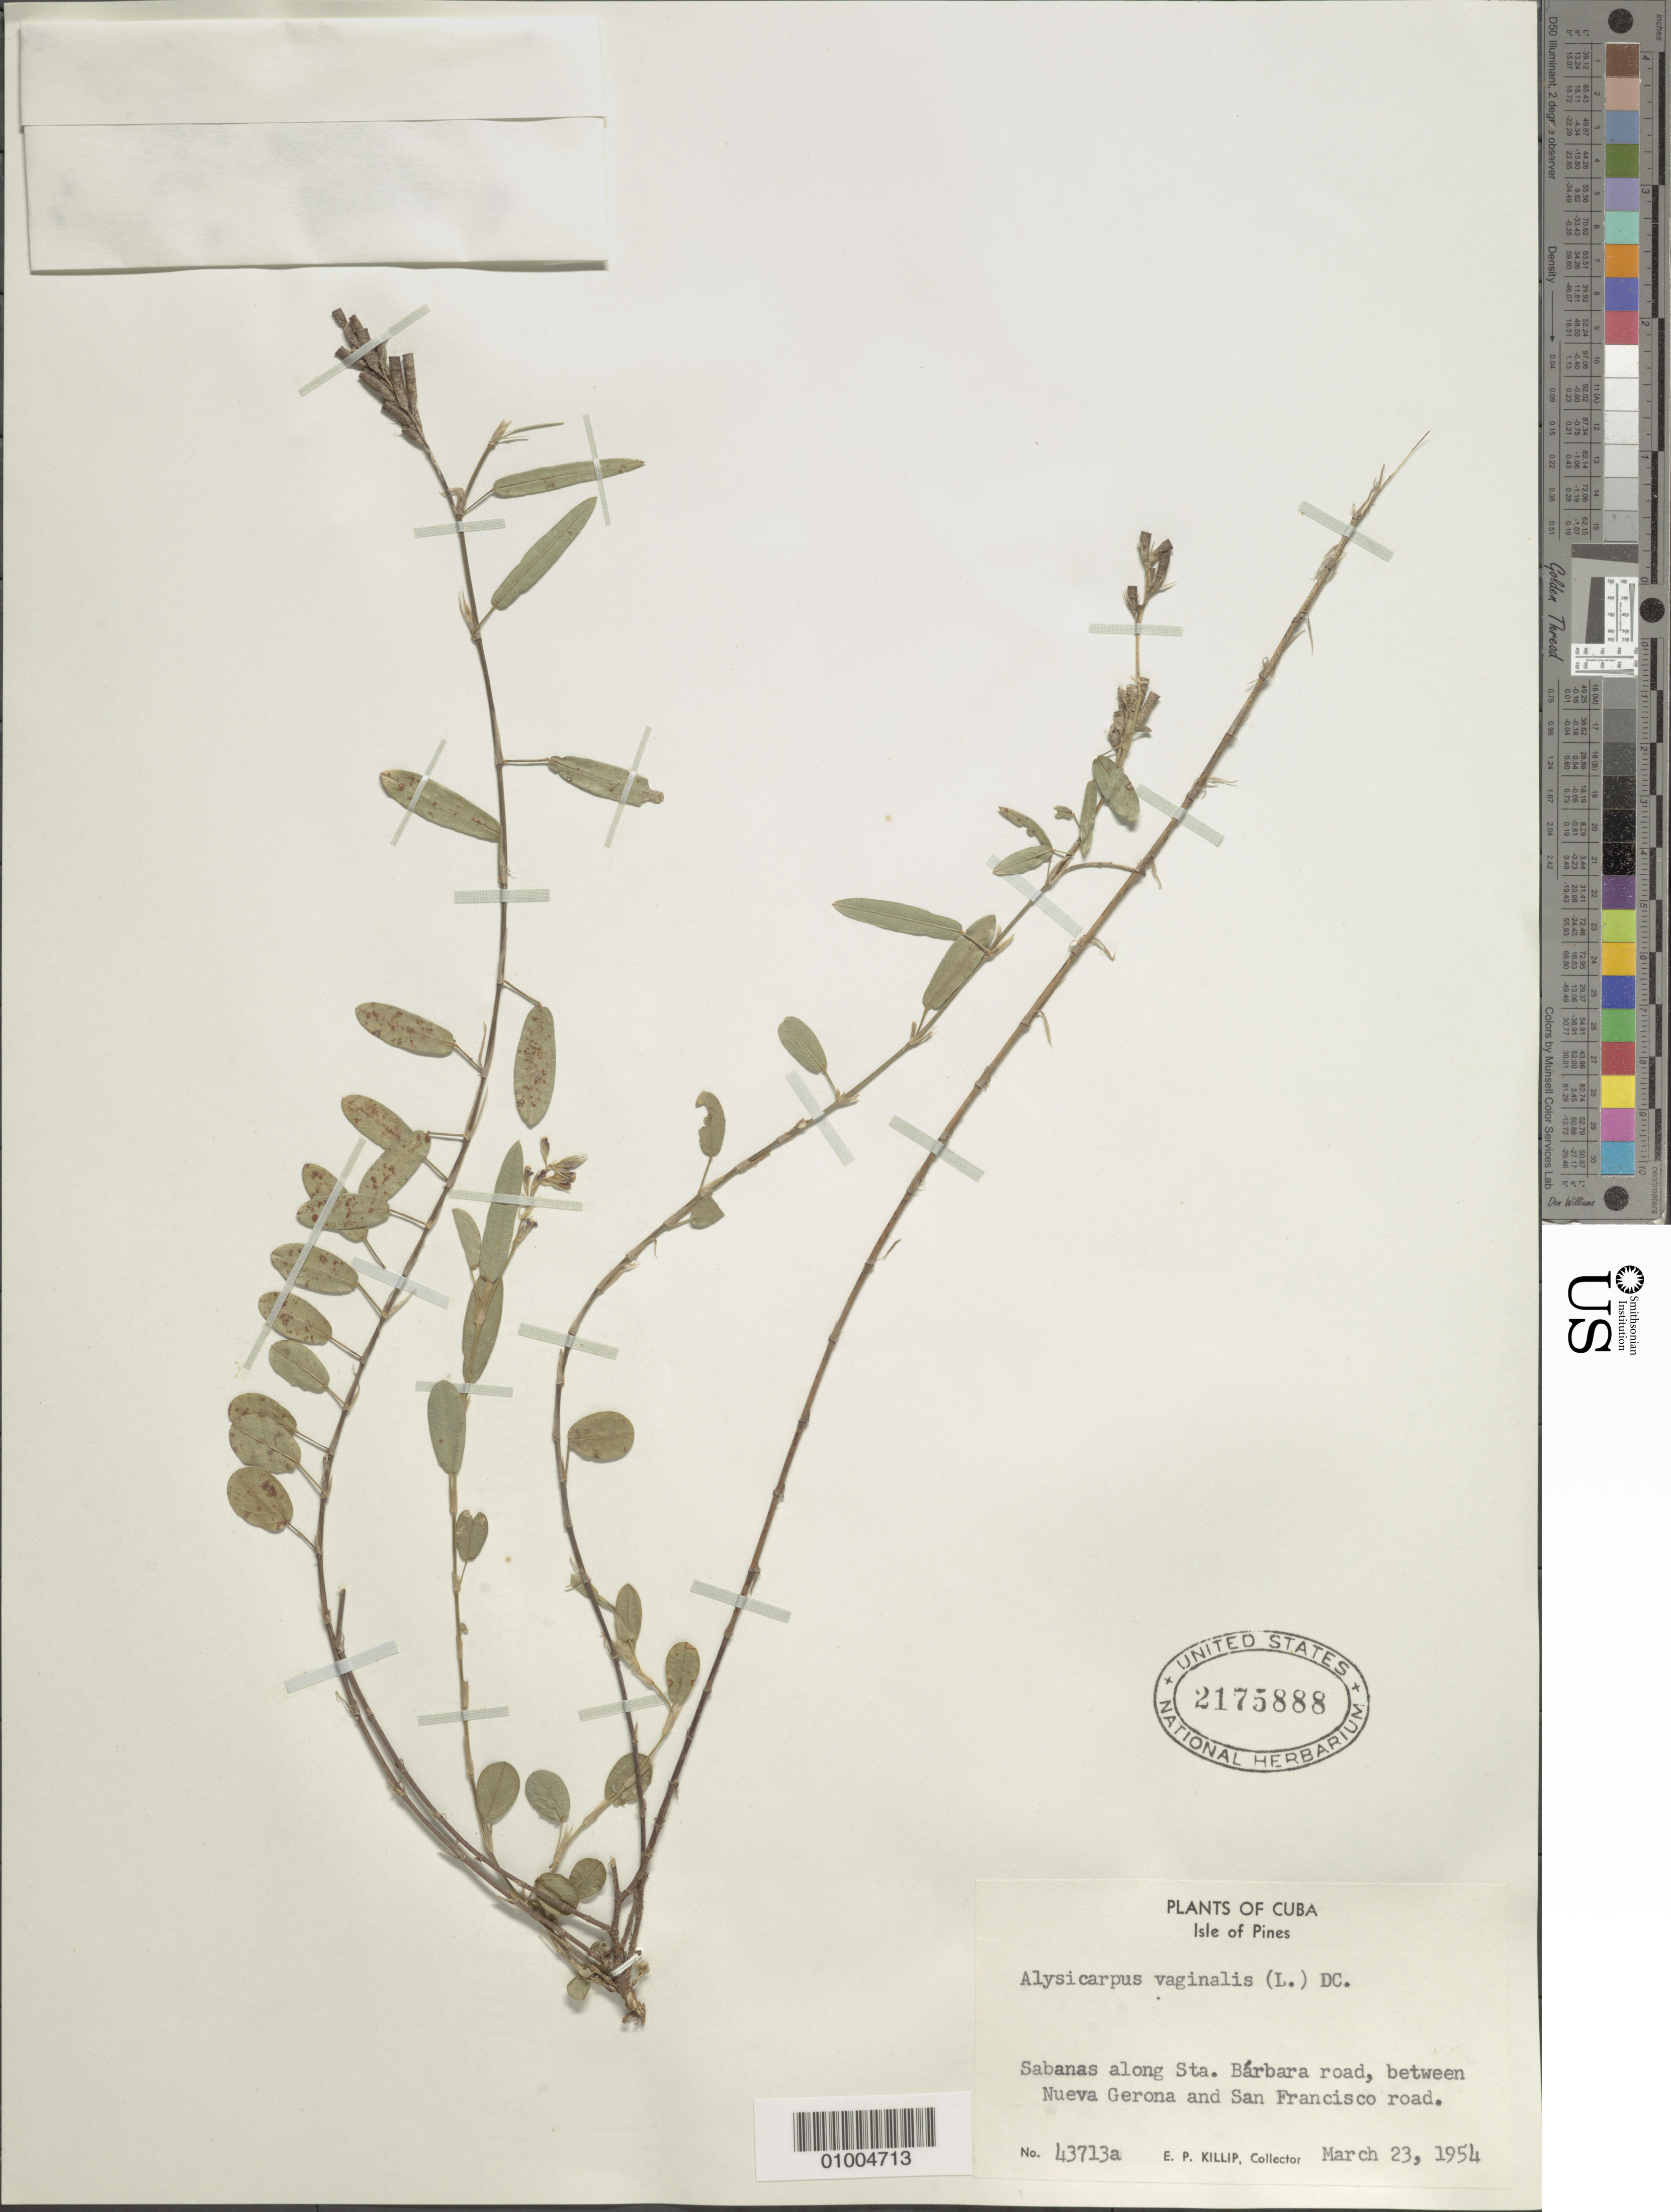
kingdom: Plantae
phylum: Tracheophyta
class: Magnoliopsida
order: Fabales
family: Fabaceae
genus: Alysicarpus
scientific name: Alysicarpus vaginalis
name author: (L.) DC.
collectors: E. P. Killip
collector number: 43713a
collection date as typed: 23 Mar 1954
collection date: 1954-03-23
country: Cuba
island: Isla de la Juventud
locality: Sabanas along Sta Barbara Rd between Nueva Gerona and San Fransico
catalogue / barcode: US 2175888